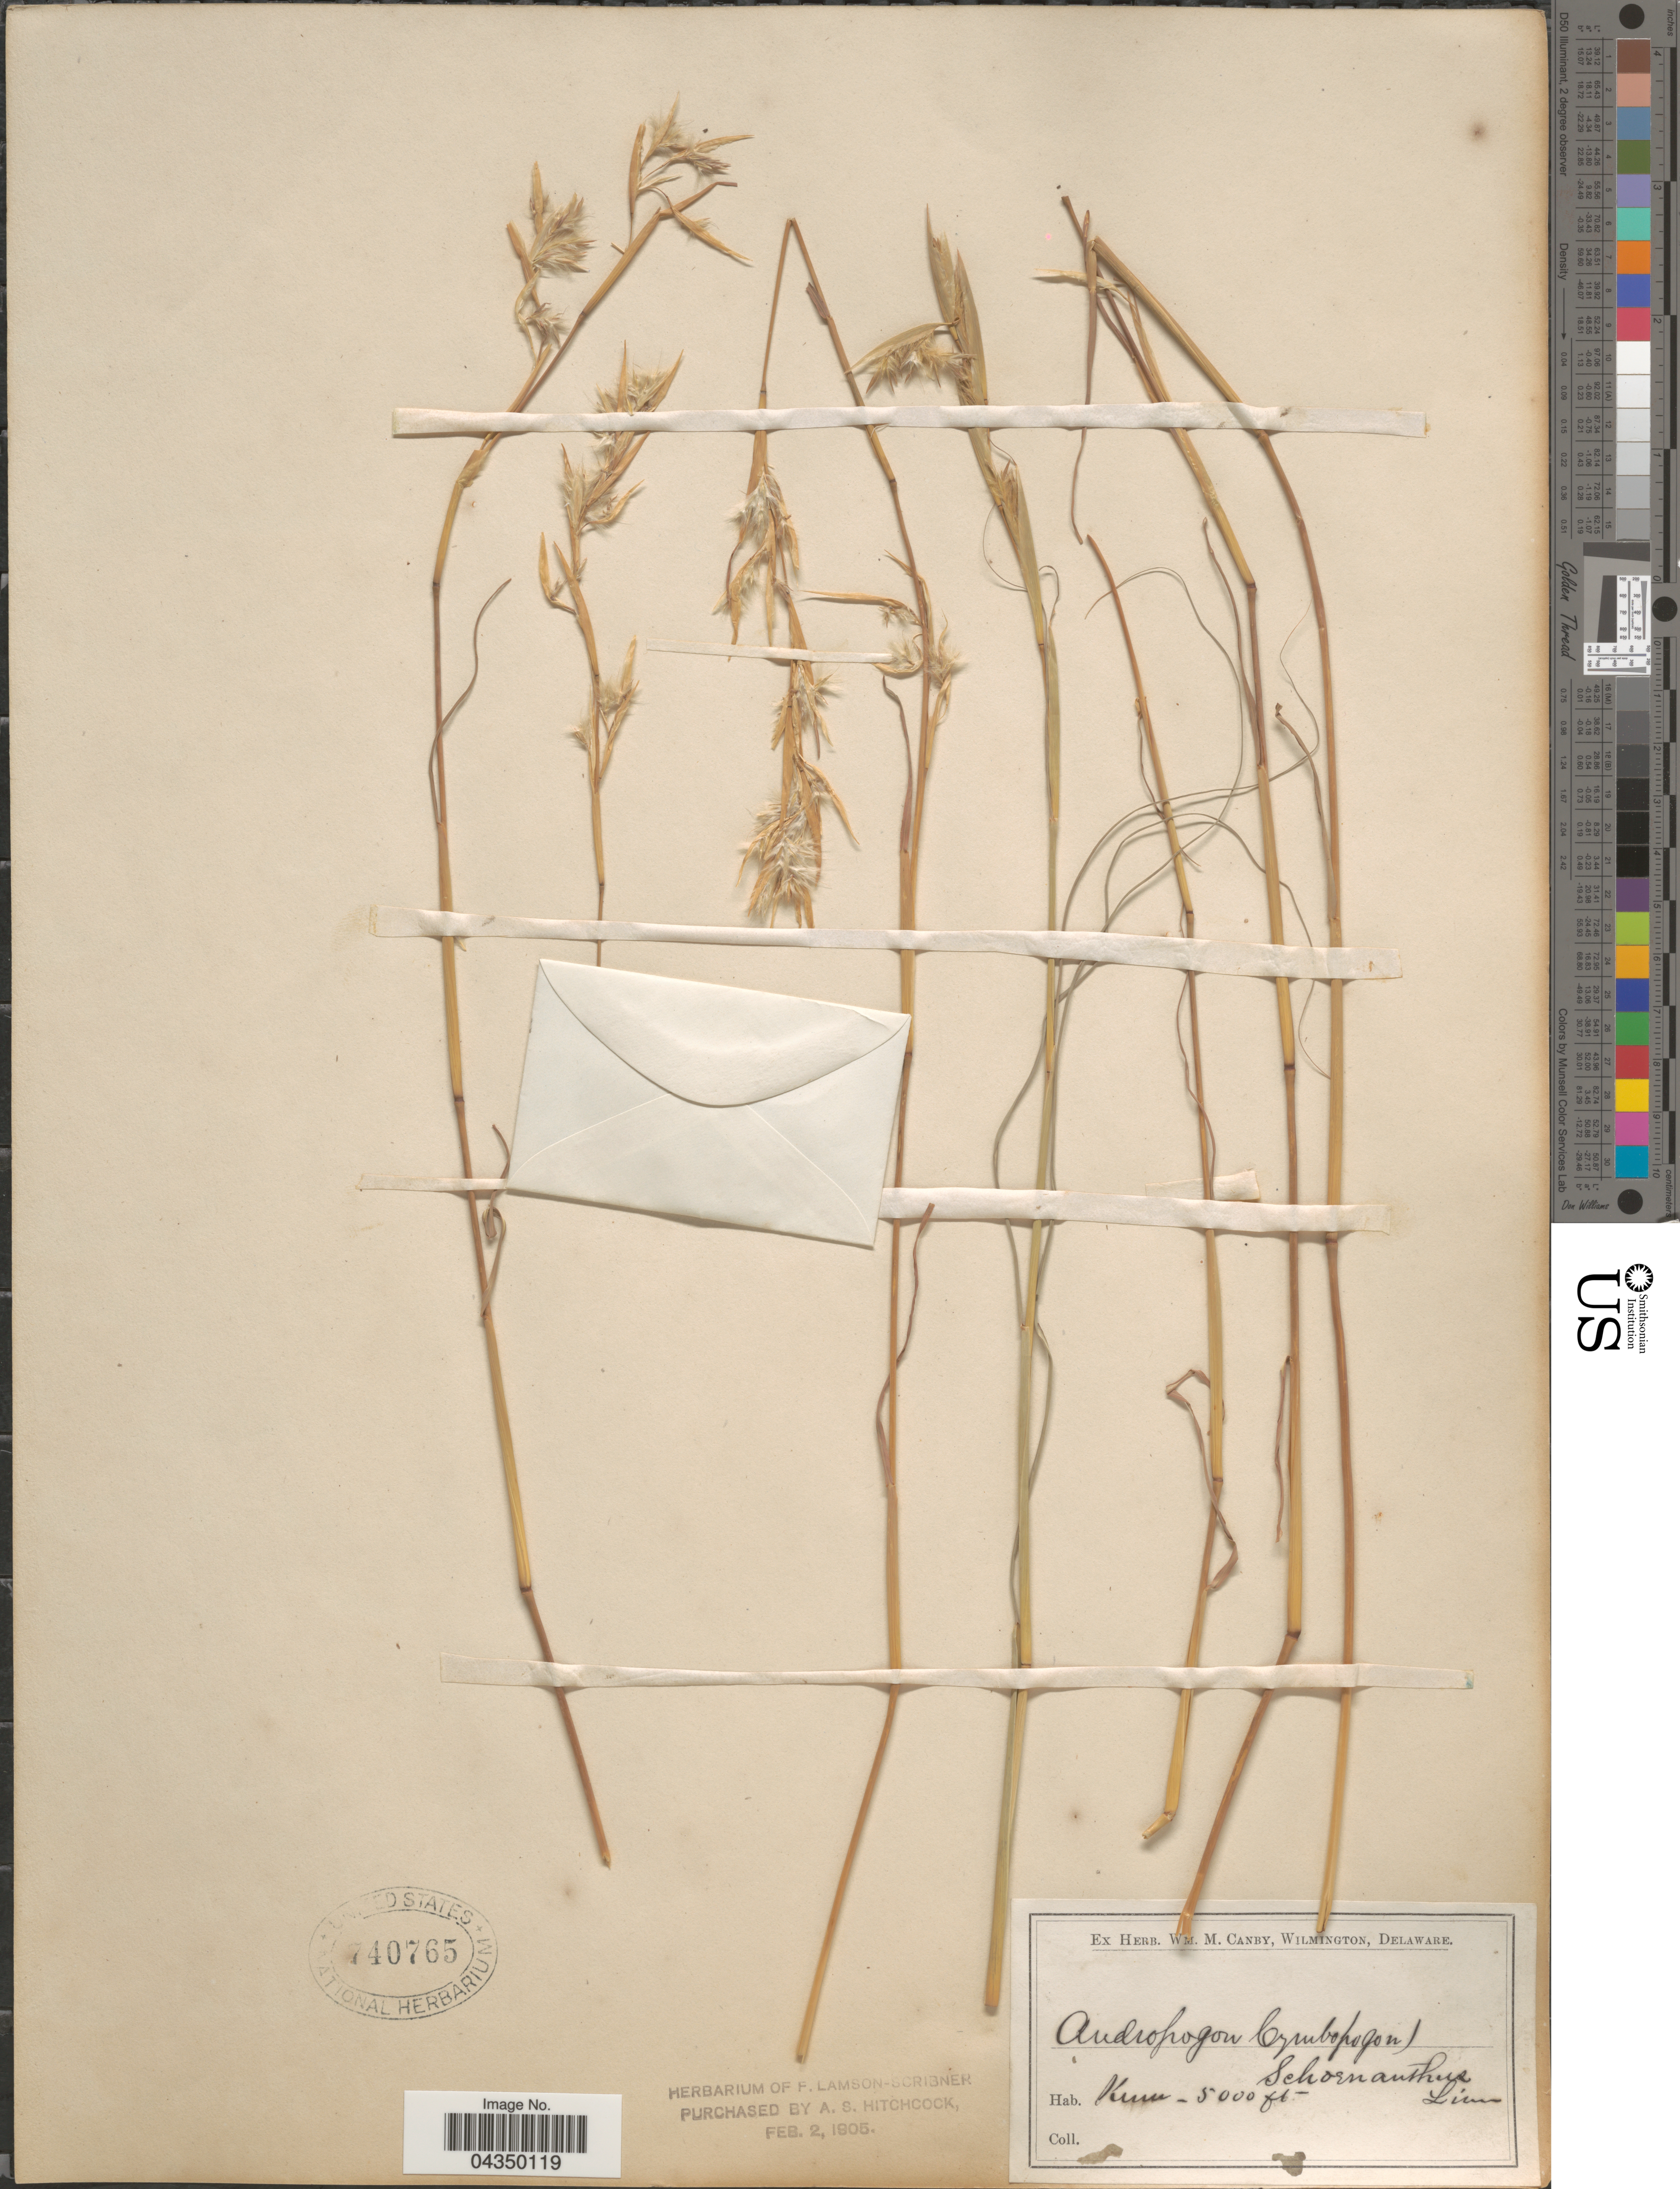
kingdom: Plantae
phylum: Tracheophyta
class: Liliopsida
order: Poales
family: Poaceae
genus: Cymbopogon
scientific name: Cymbopogon schoenanthus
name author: (L.) Spreng.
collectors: ex herb. W.M. Canby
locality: Kunn.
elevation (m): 1524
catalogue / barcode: US 740765